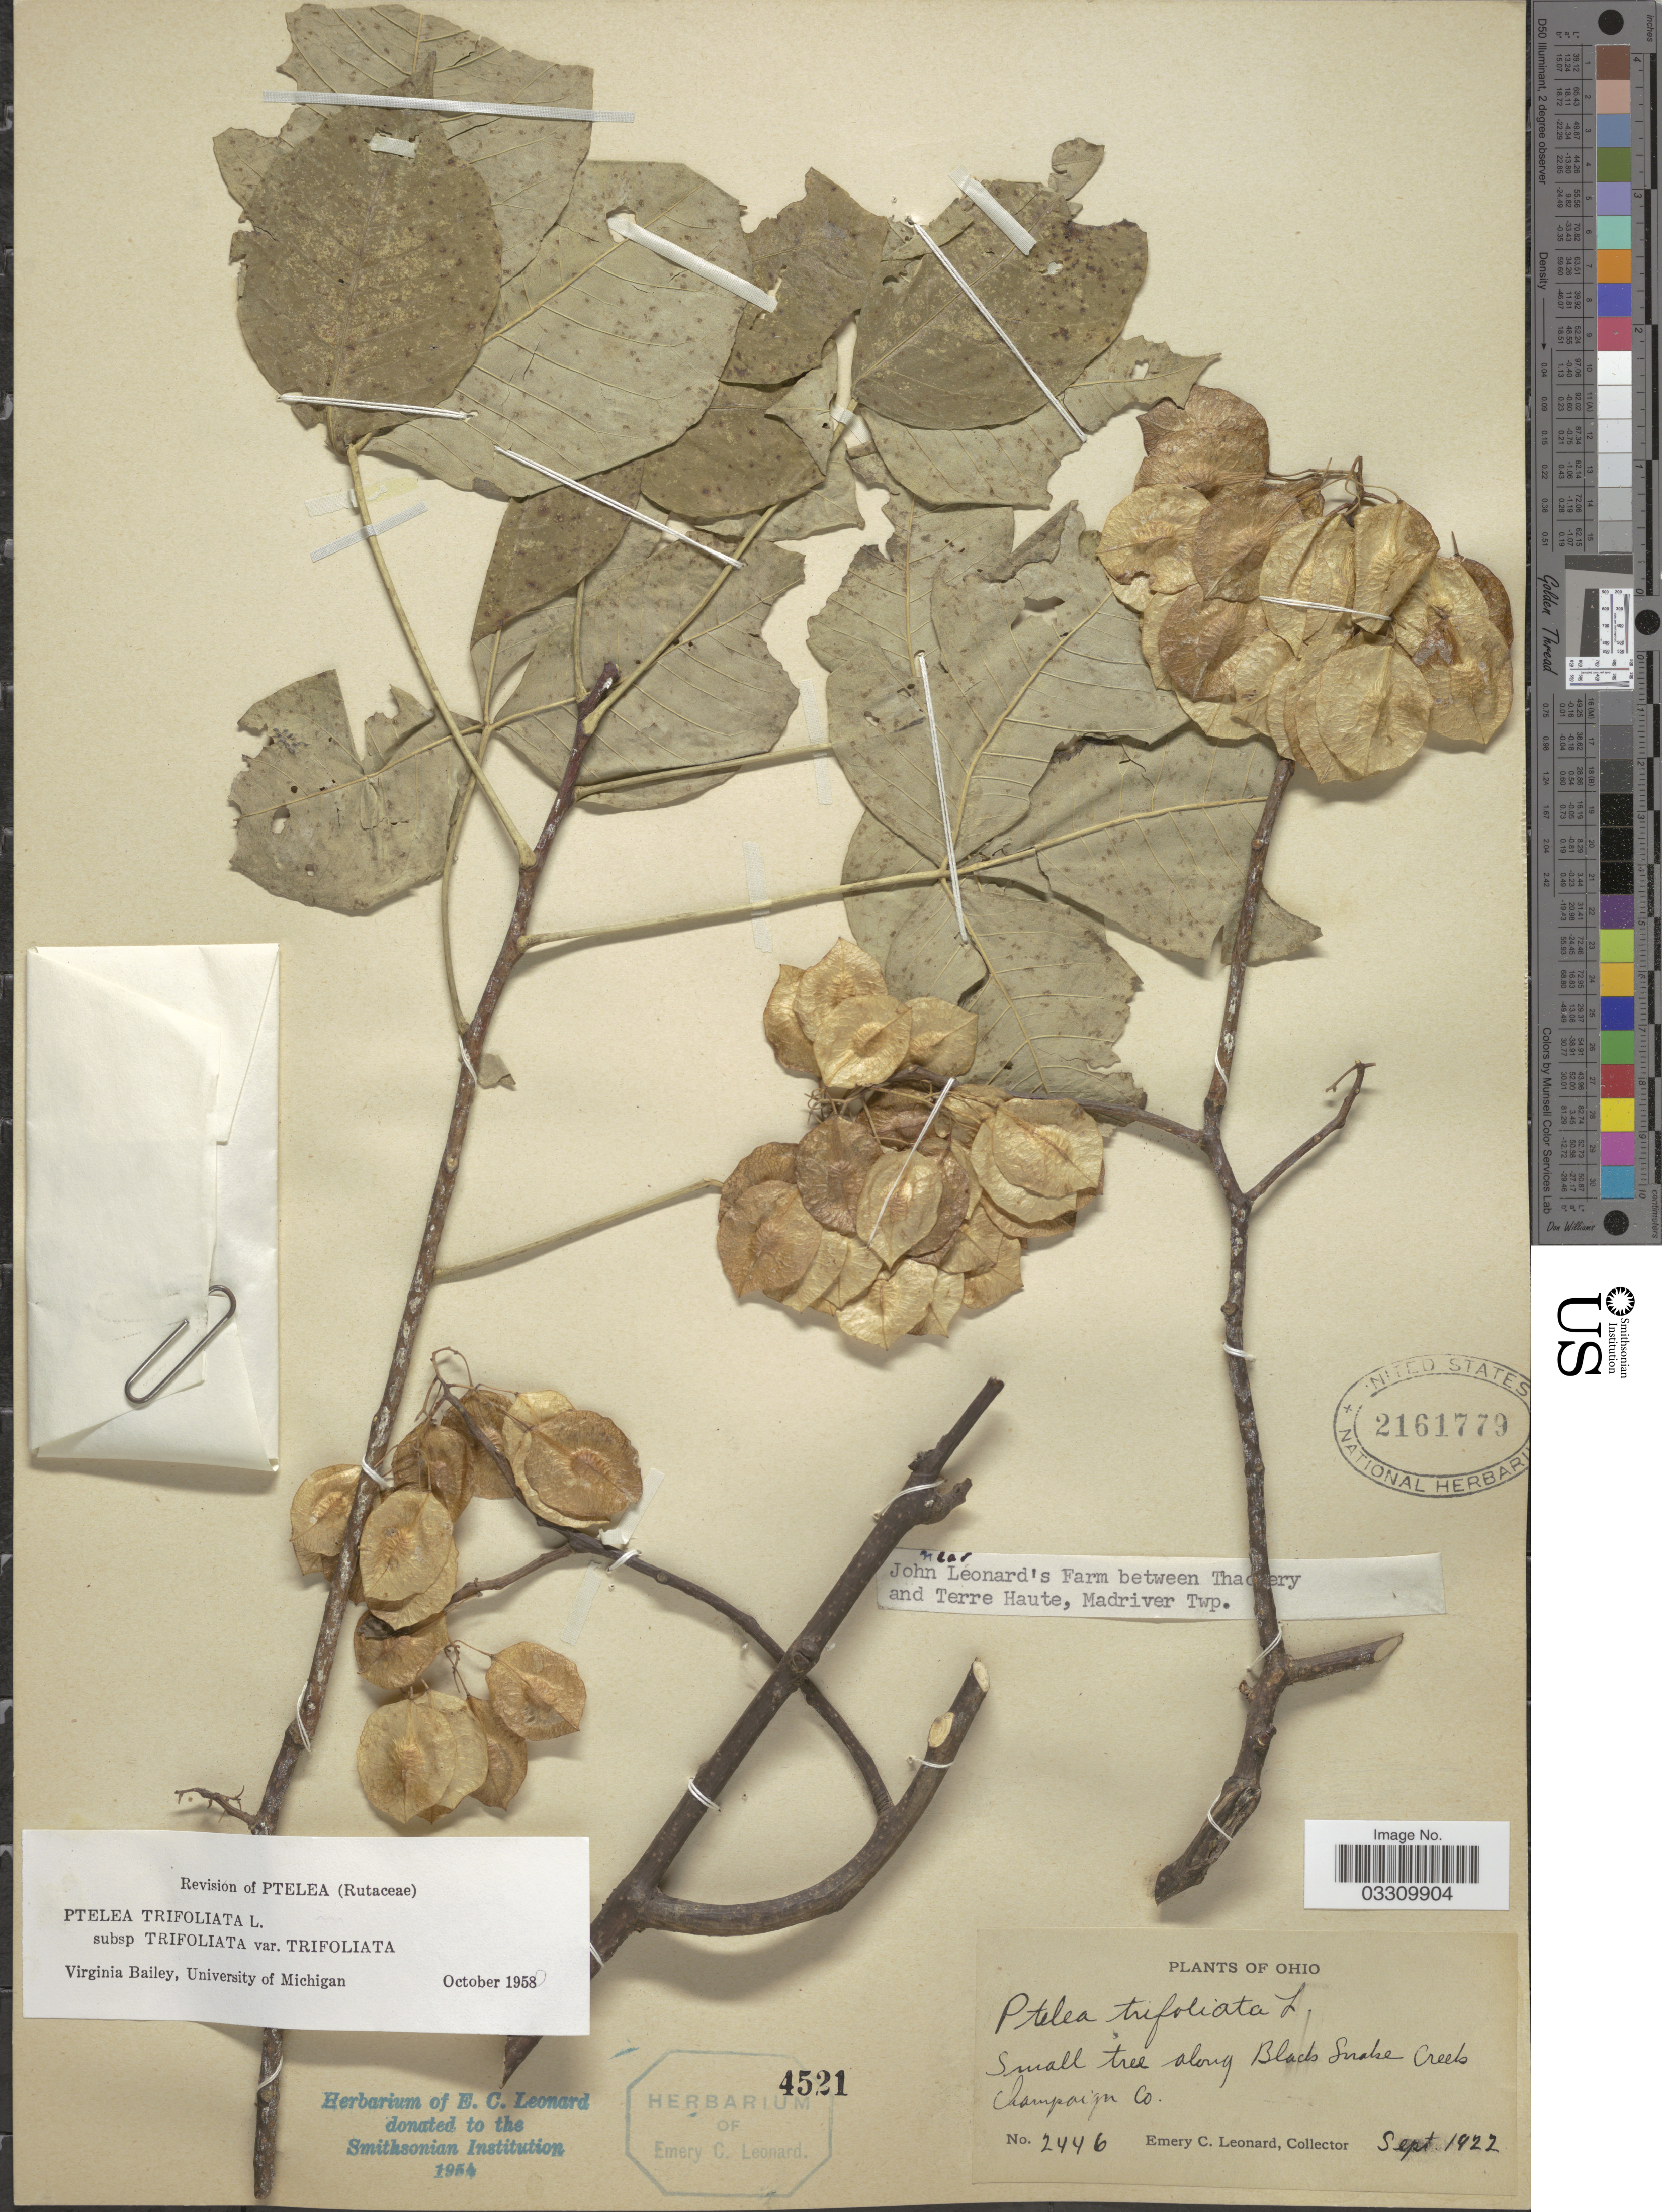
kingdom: Plantae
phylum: Tracheophyta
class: Magnoliopsida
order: Sapindales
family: Rutaceae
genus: Ptelea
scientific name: Ptelea trifoliata var. trifoliata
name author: L.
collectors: E. C. Leonard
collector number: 2446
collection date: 1922-09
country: United States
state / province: Ohio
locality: Small tree along Black Snake Creek. Champaign Co.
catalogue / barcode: US 2161779